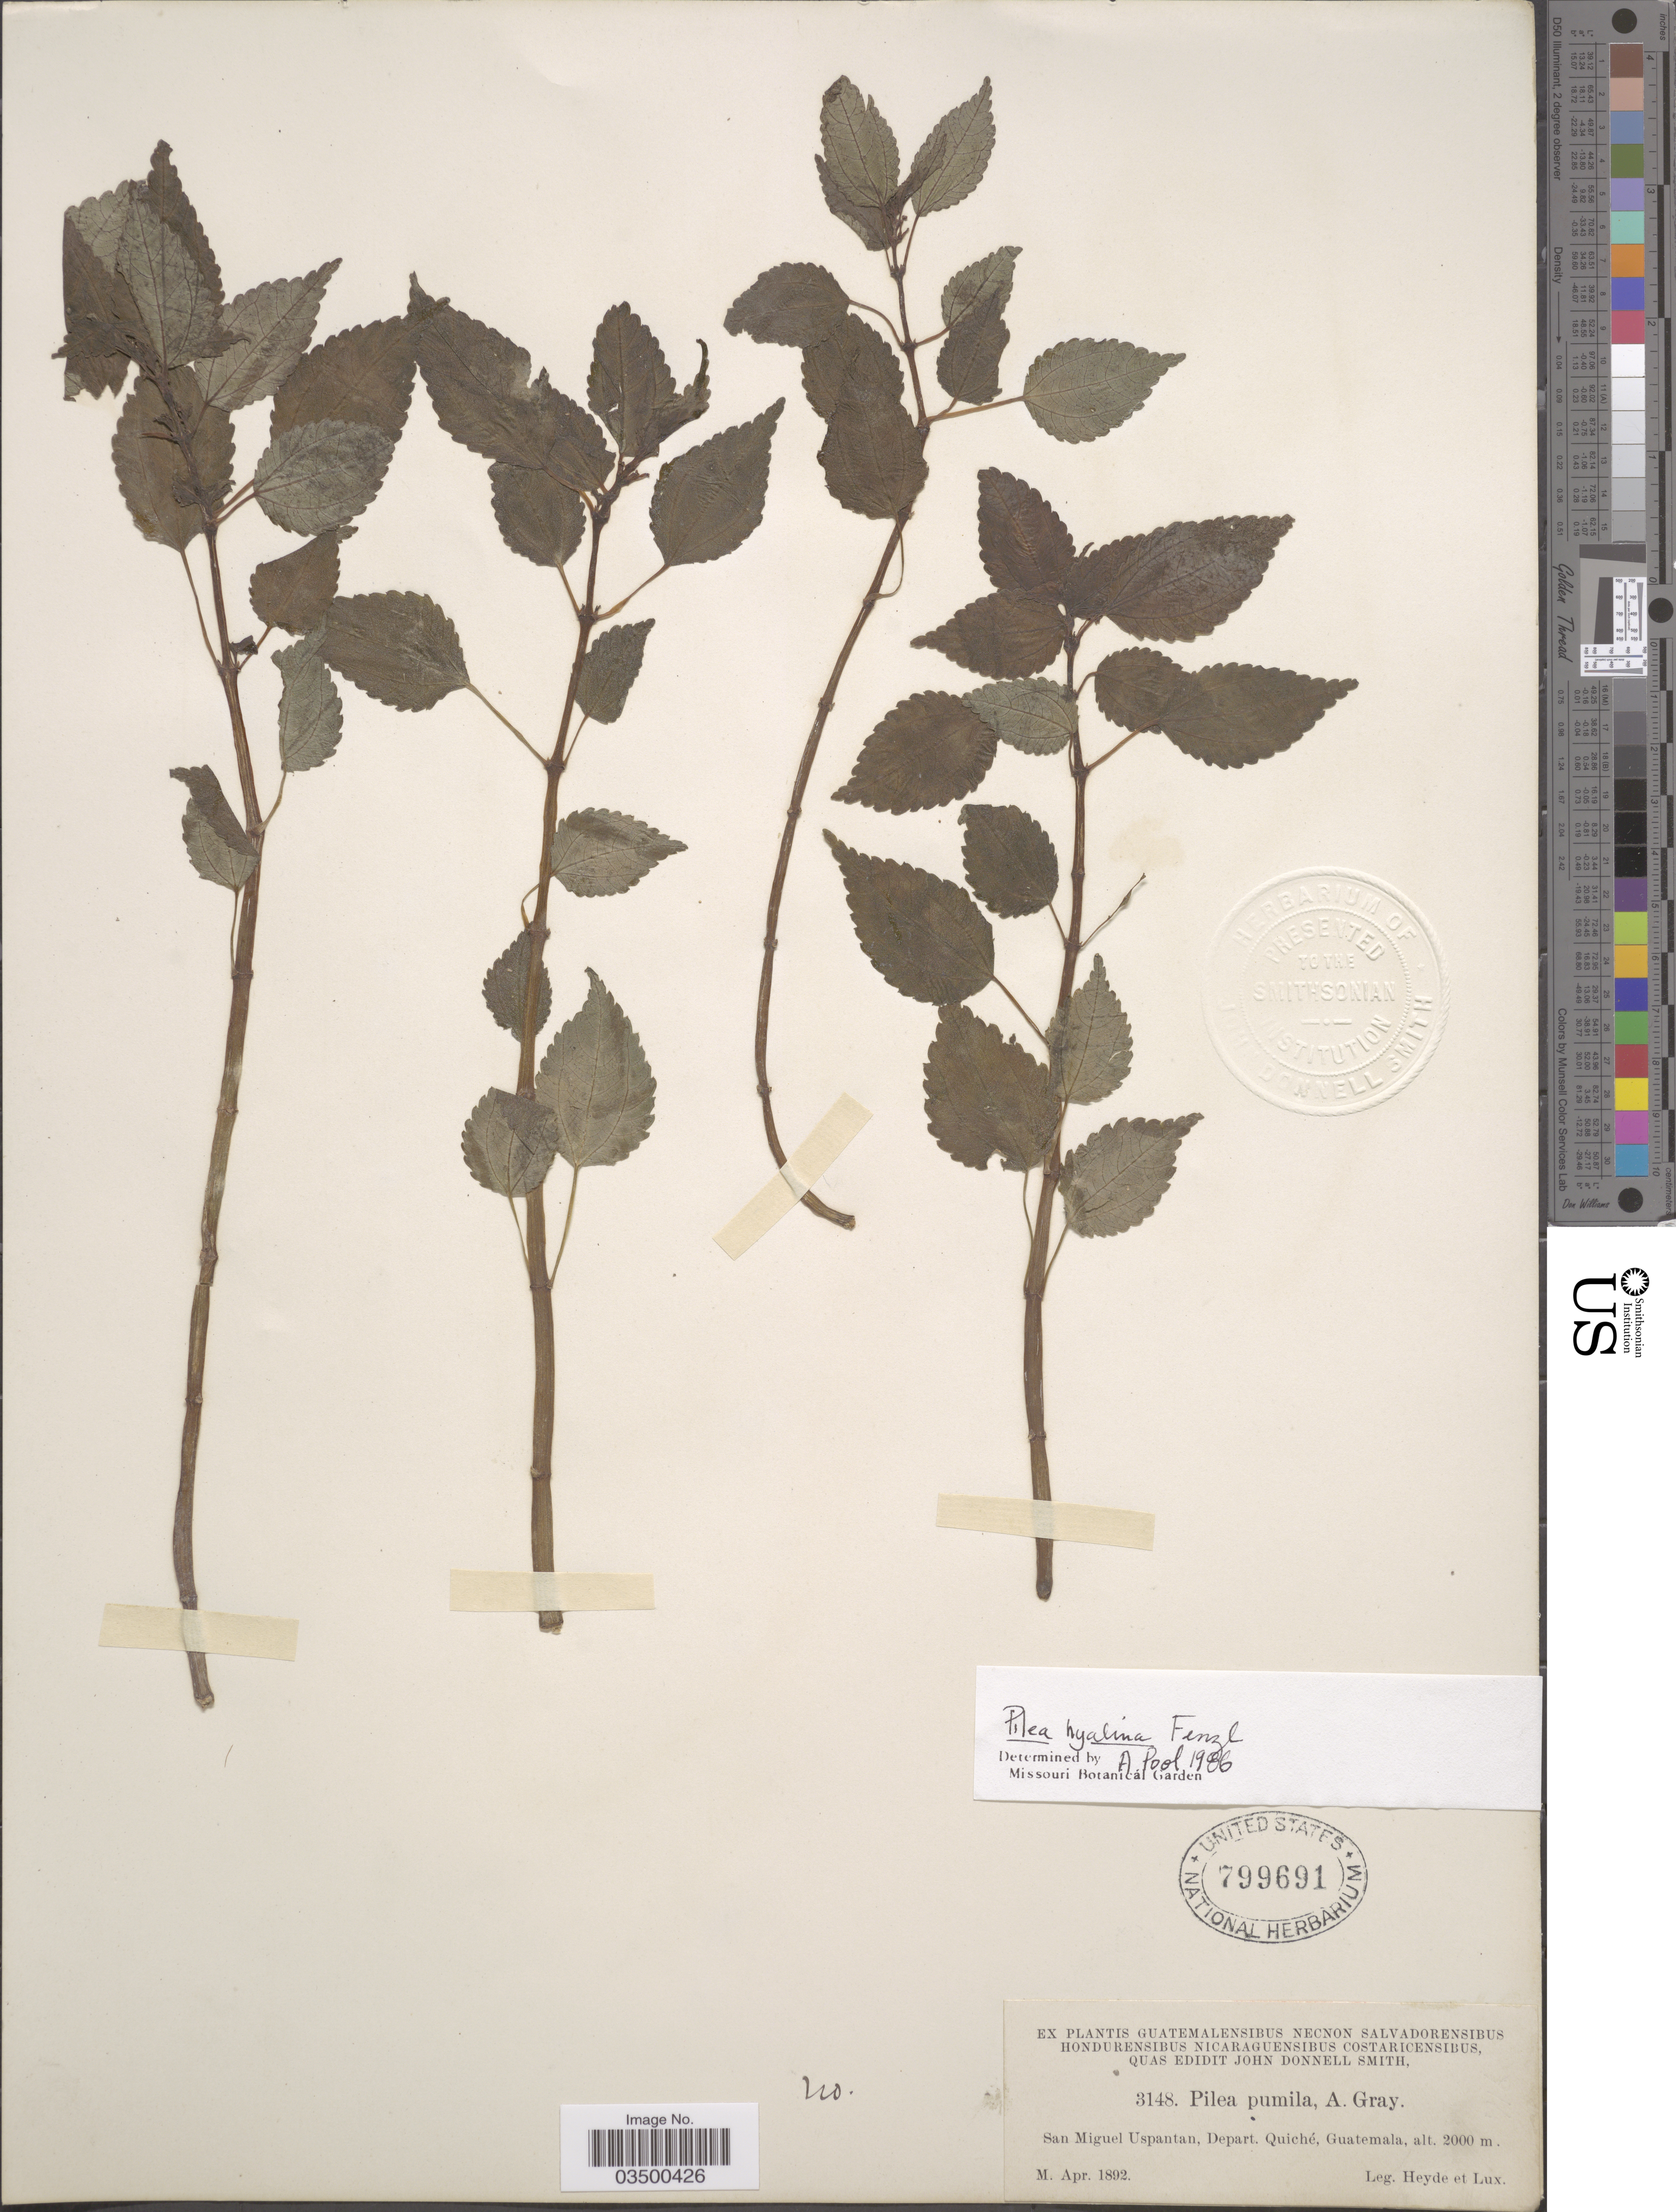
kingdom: Plantae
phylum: Tracheophyta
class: Magnoliopsida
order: Rosales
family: Urticaceae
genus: Pilea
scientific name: Pilea hyalina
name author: Fenzl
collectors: Heyde & Lux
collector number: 3148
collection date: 1892-04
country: Guatemala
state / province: El Quiche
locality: San Miguel Uspantan, Depart. Quiché.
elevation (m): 2000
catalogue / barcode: US 799691